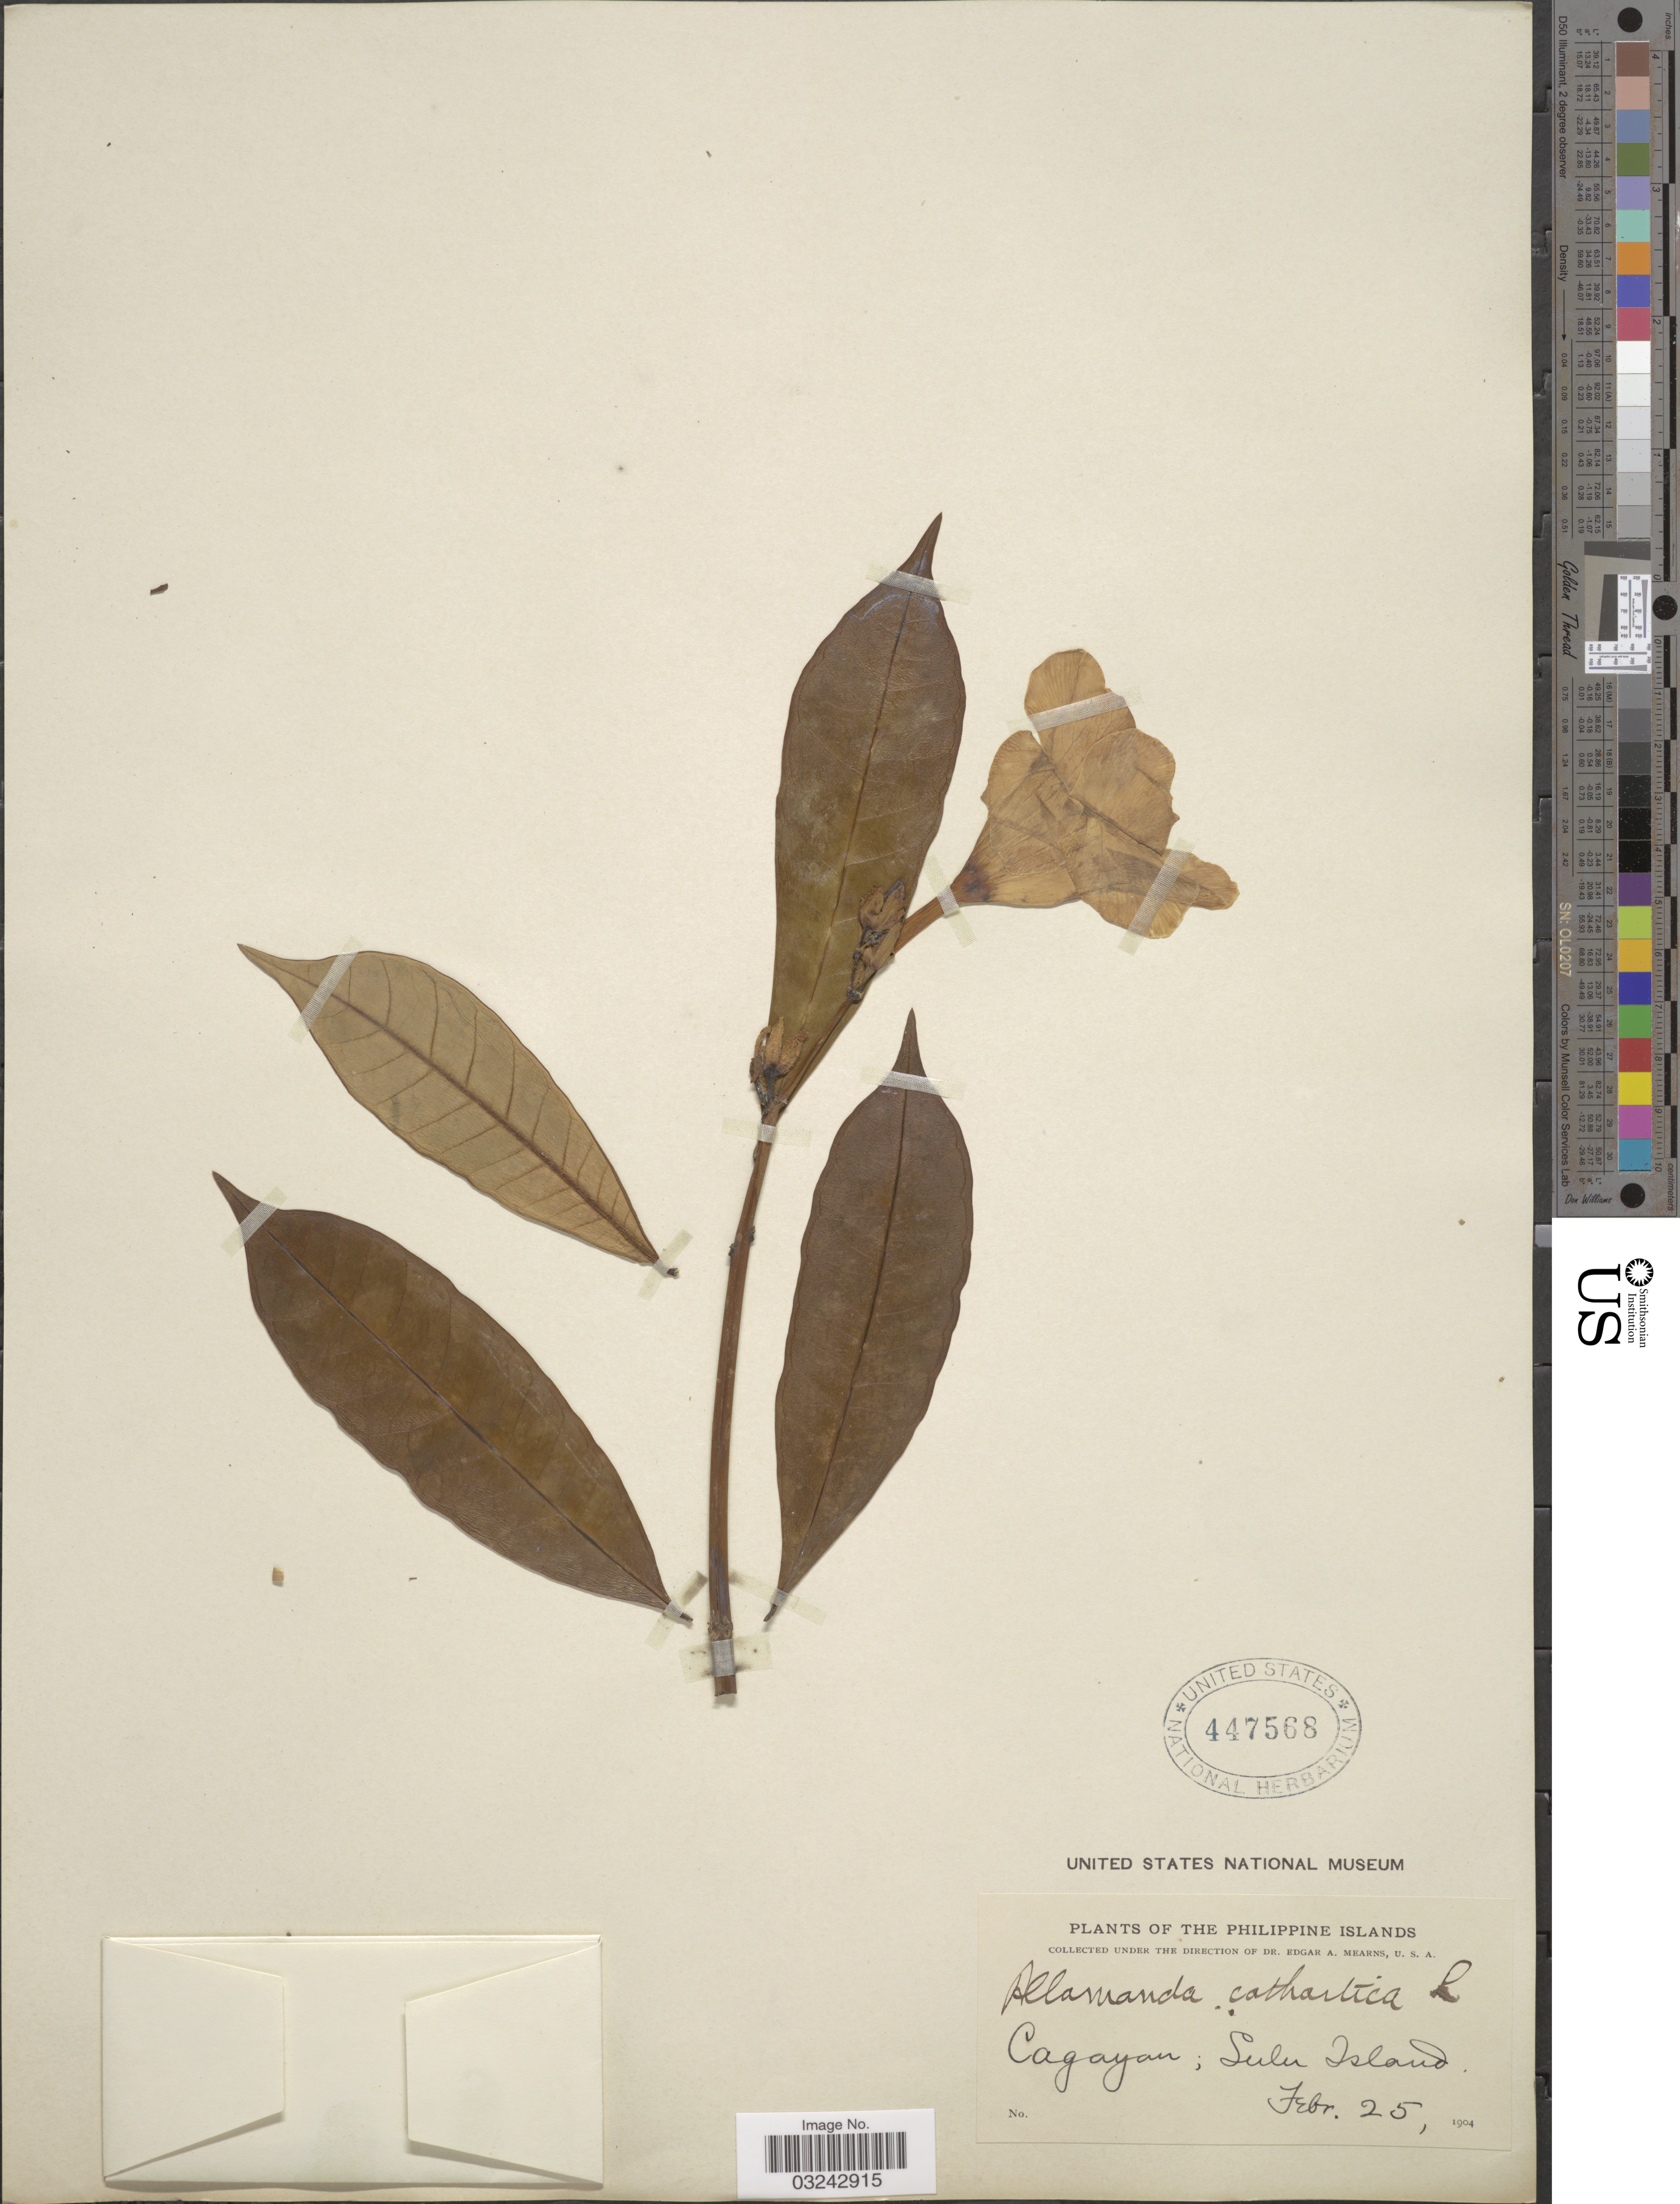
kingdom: Plantae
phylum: Tracheophyta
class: Magnoliopsida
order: Gentianales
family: Apocynaceae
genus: Allamanda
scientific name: Allamanda cathartica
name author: L.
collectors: E. A. Mearns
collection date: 1904-02-25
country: Philippines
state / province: Muslim Mindanao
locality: Cagayan; Sulu Island.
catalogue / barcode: US 447568